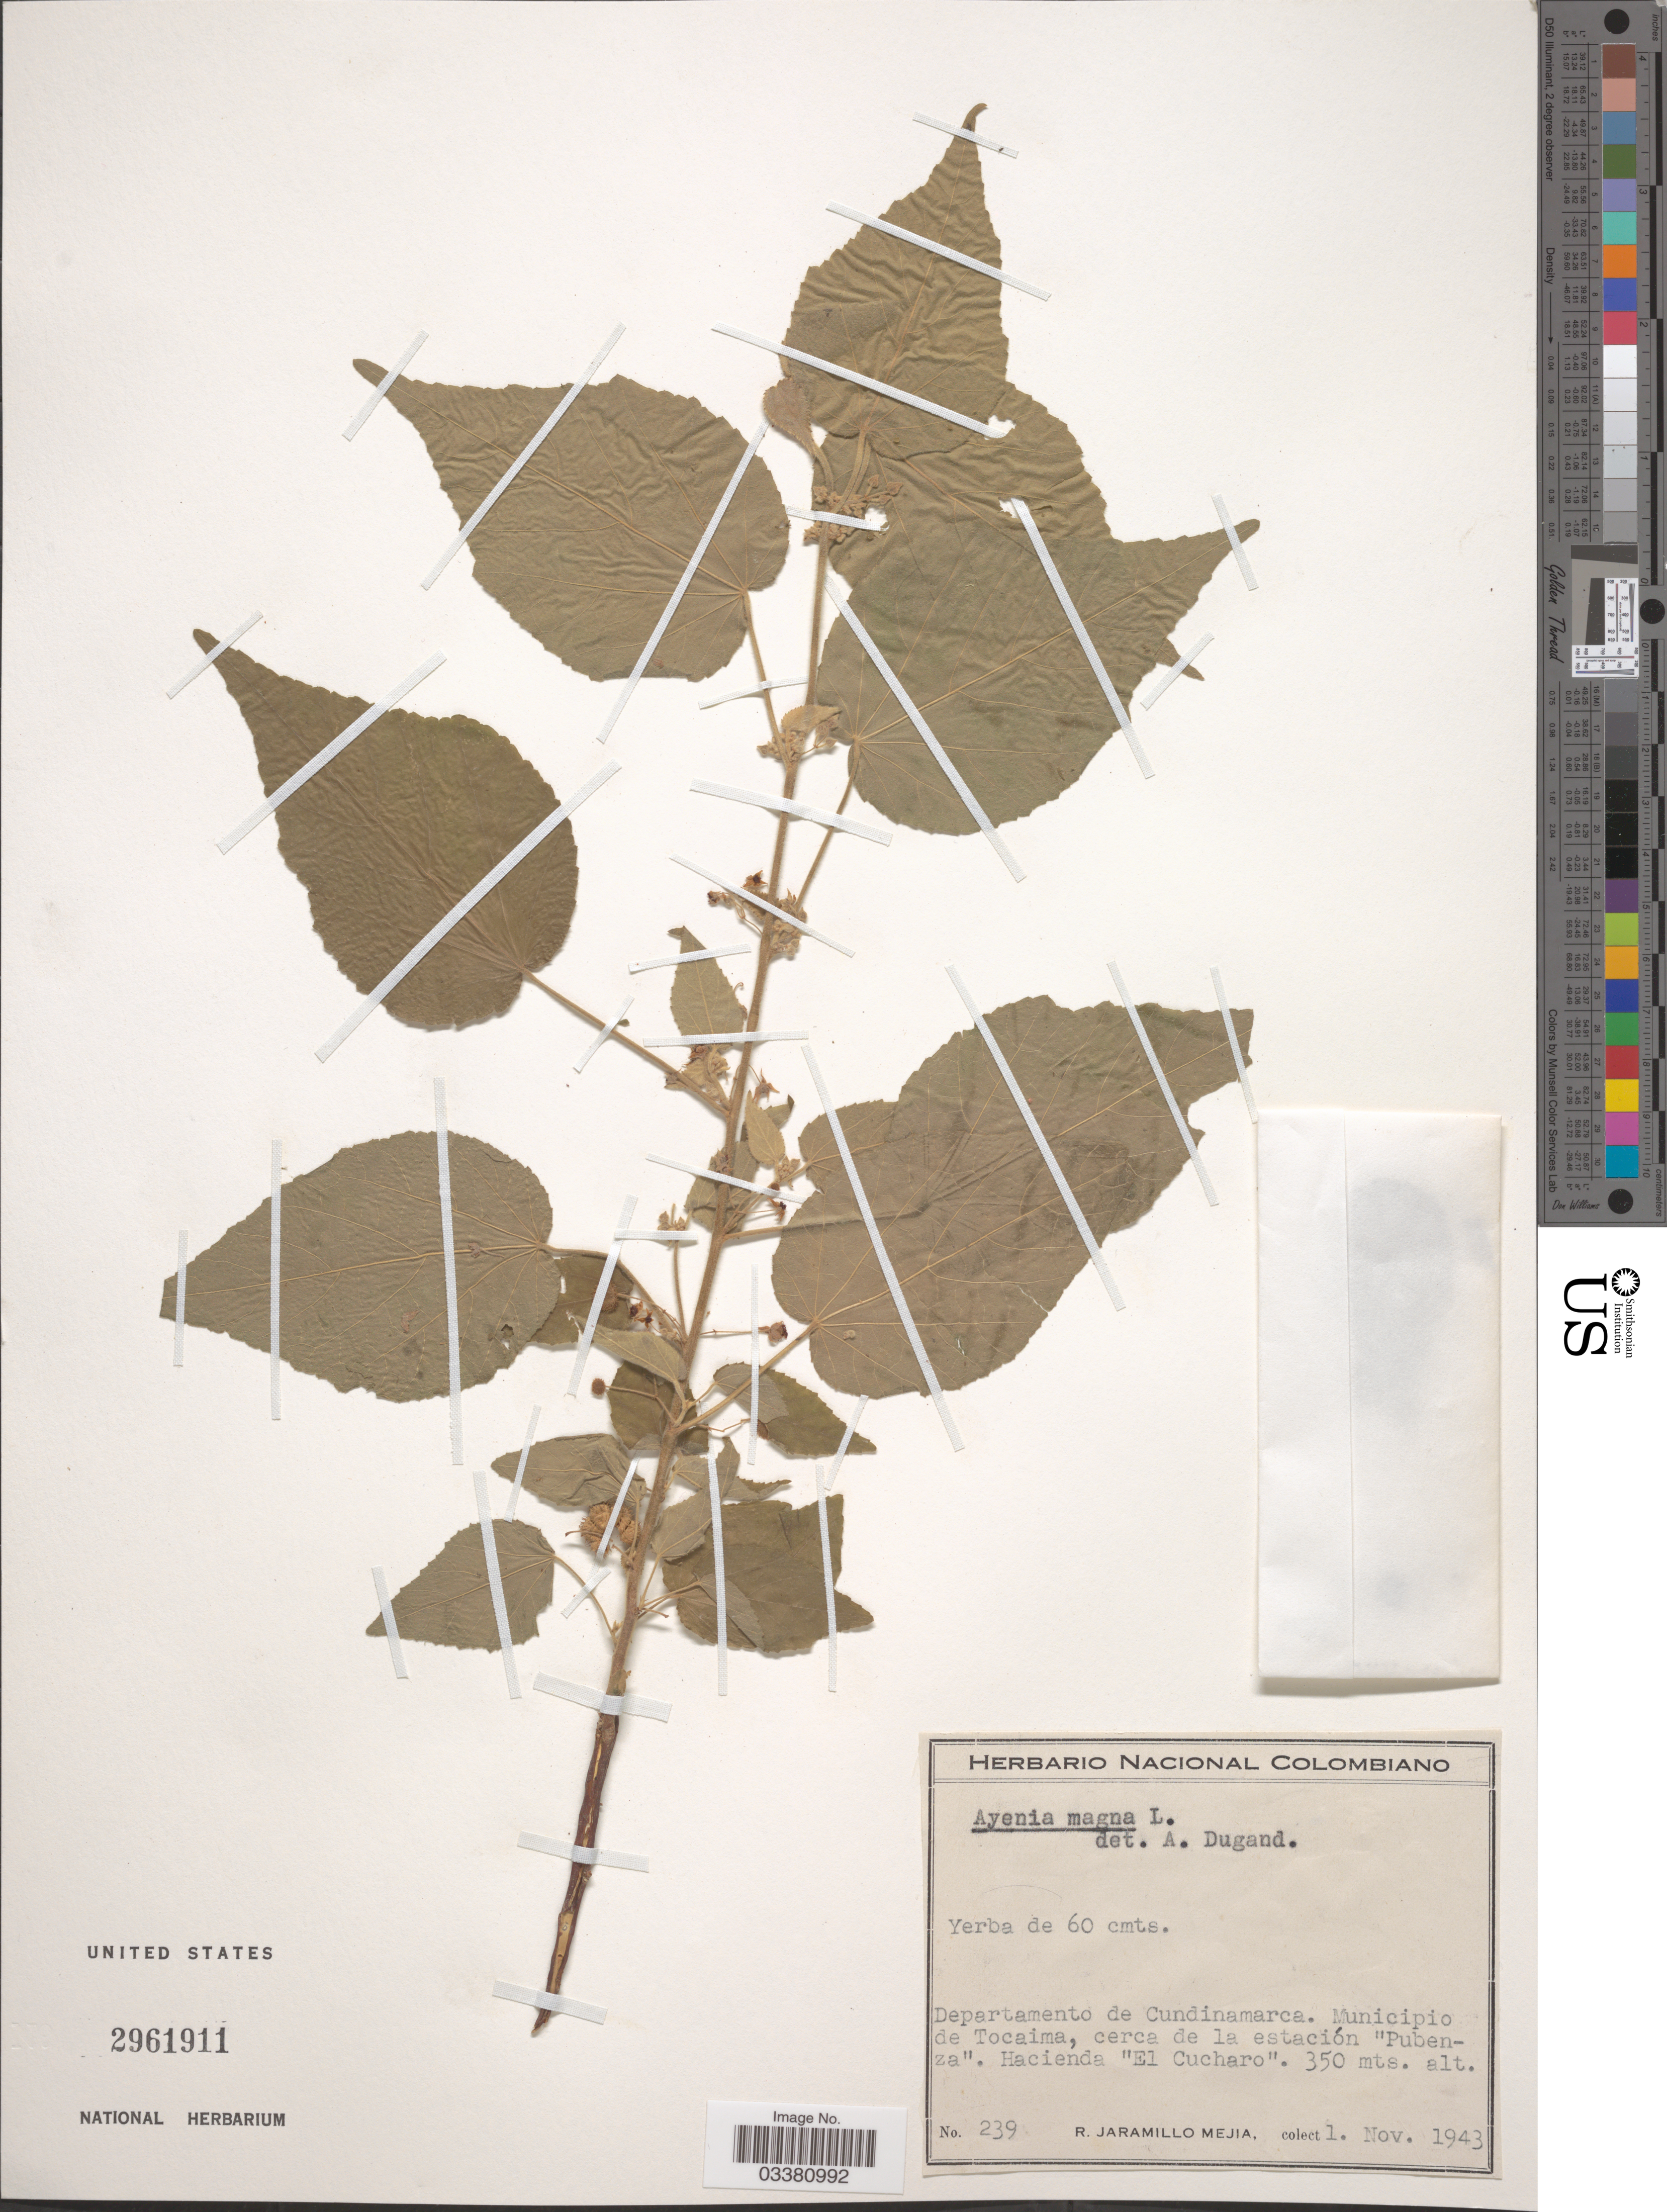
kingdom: Plantae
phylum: Tracheophyta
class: Magnoliopsida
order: Malvales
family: Malvaceae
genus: Ayenia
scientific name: Ayenia magna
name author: L.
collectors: R. Jaramillo M.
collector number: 239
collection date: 1943-11-01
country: Colombia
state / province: Cundinamarca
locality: Departamento de Cundinamarca. Municipio de Tocaima, cerca de la estación "Pubenza". Hacienda "El Cucharo".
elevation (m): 350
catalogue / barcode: US 2961911